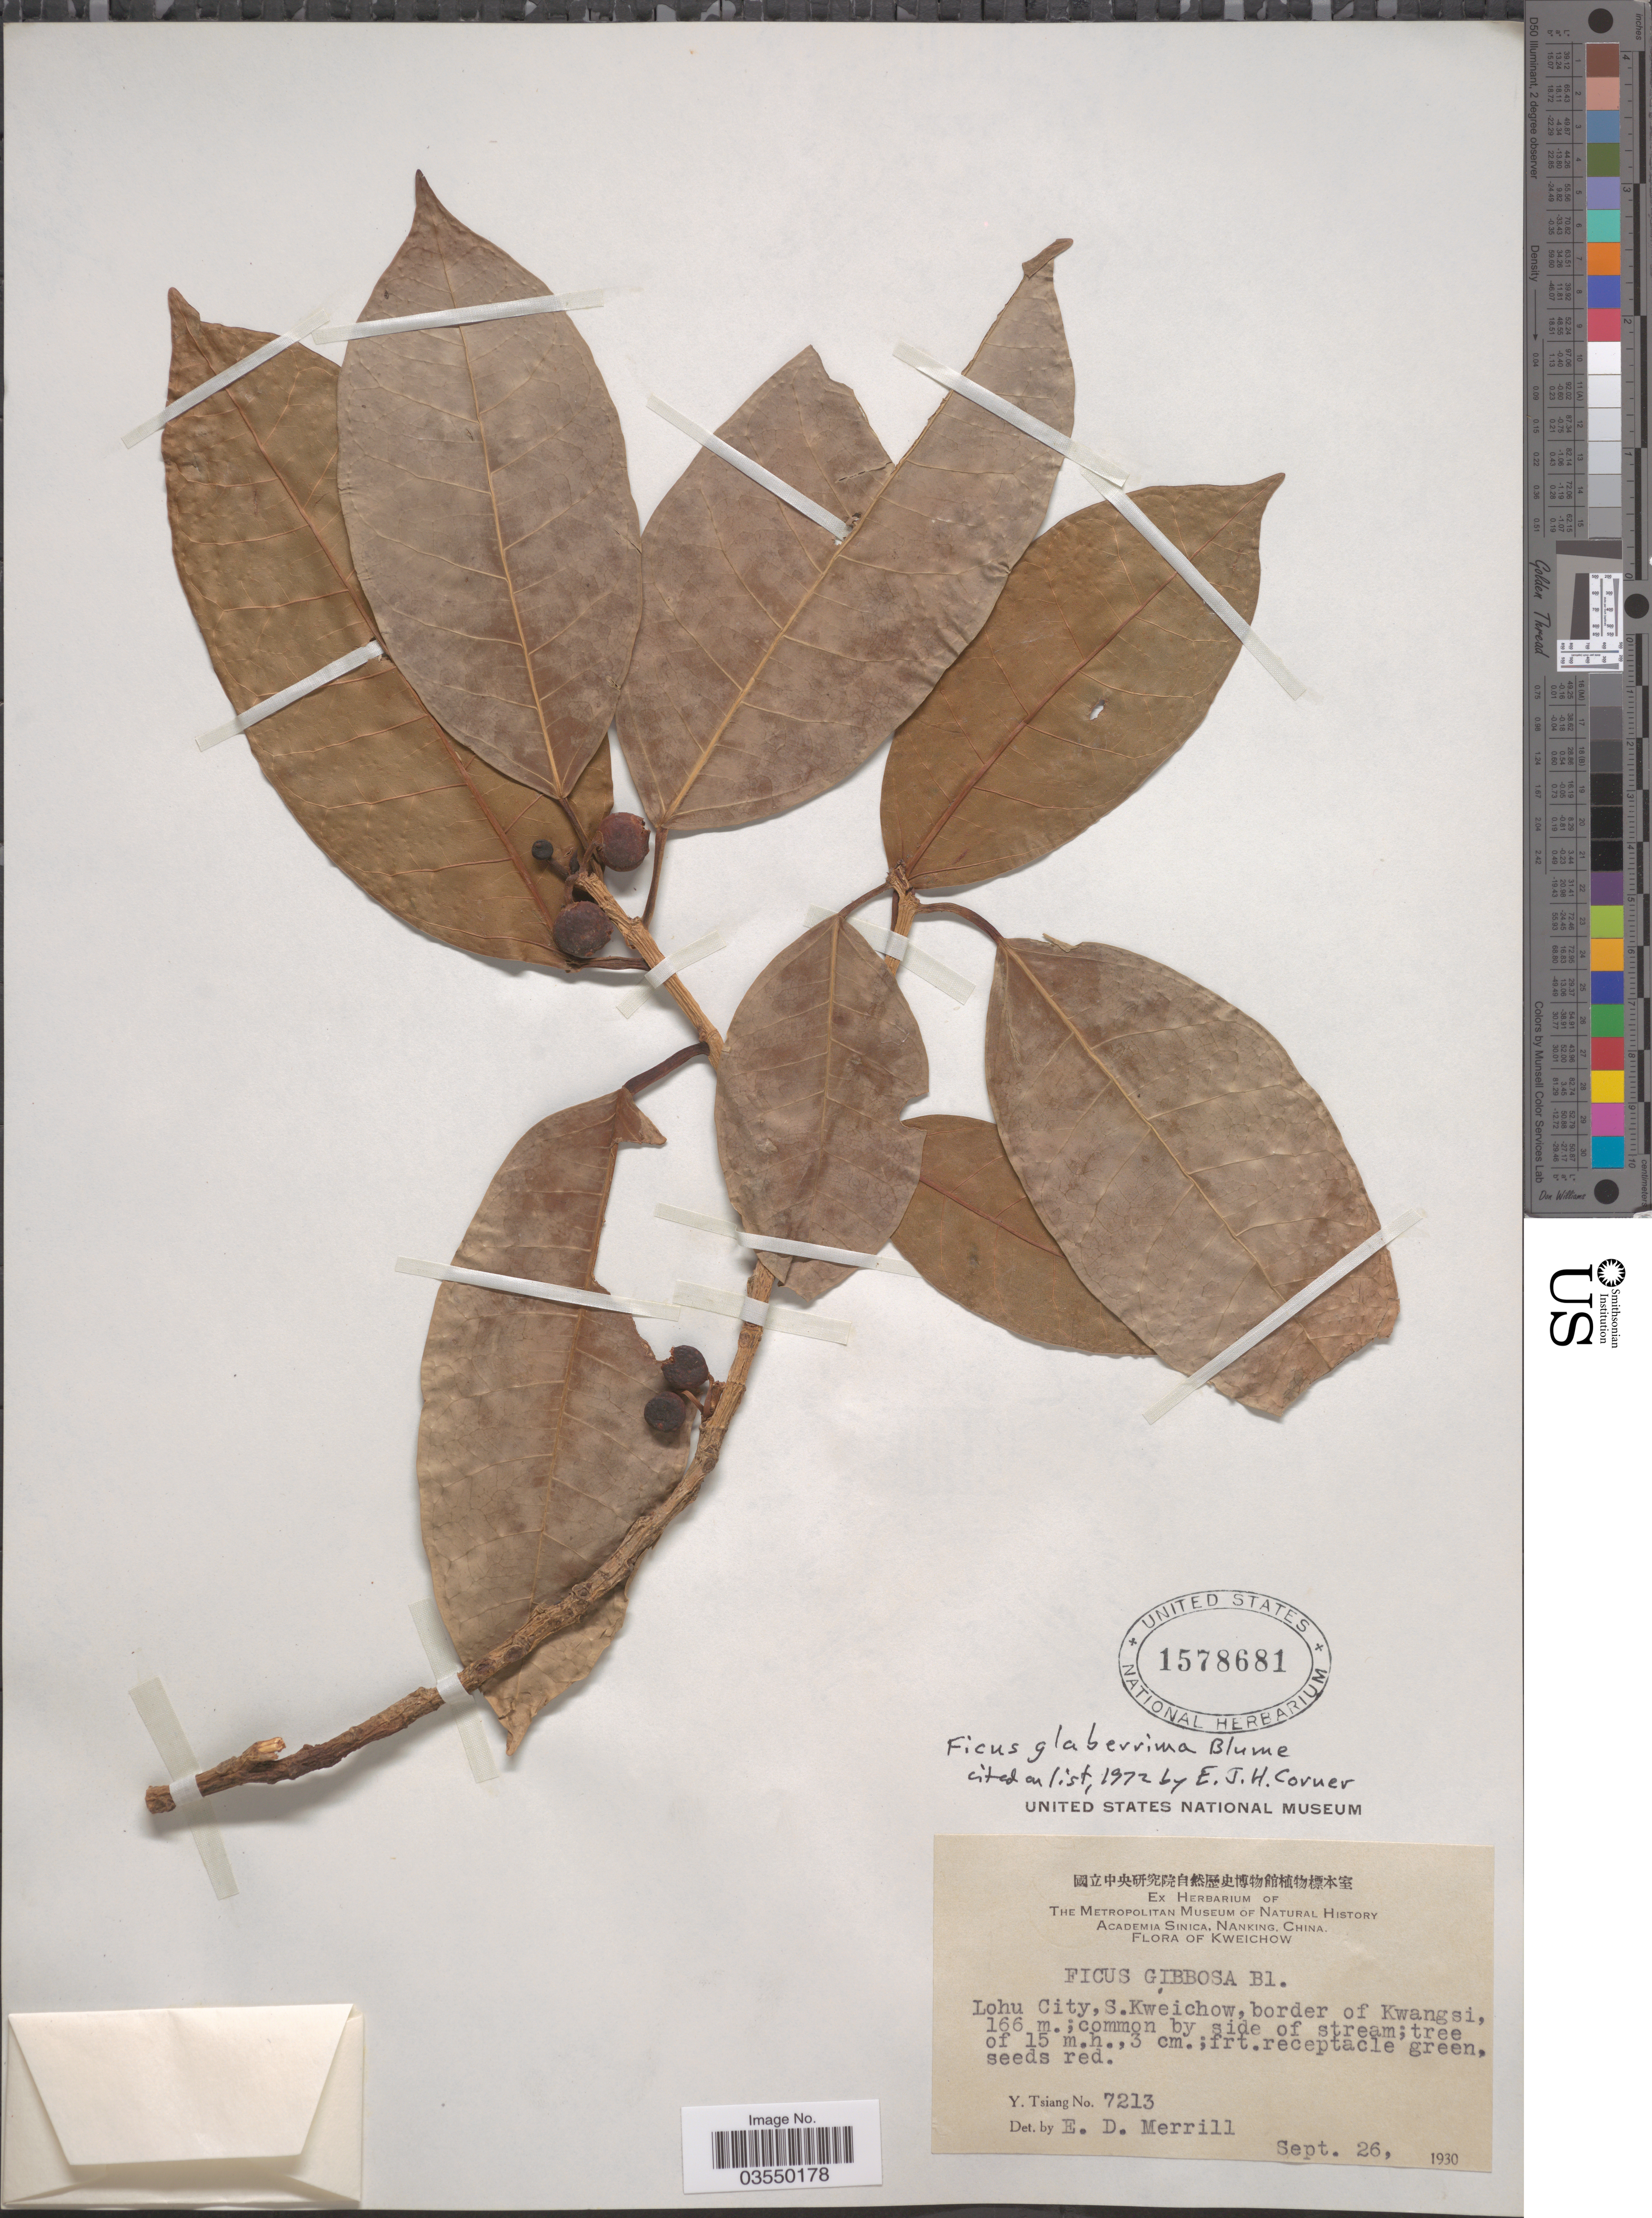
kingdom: Plantae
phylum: Tracheophyta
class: Magnoliopsida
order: Rosales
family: Moraceae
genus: Ficus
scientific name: Ficus glaberrima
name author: Heyne ex Roth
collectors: Y. Tsiang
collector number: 7213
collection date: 1930-09-26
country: China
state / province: Guizhou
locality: Kweichow. Lohu City, S. Kweichow, border of Kwangsi.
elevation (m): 166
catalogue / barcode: US 1578681